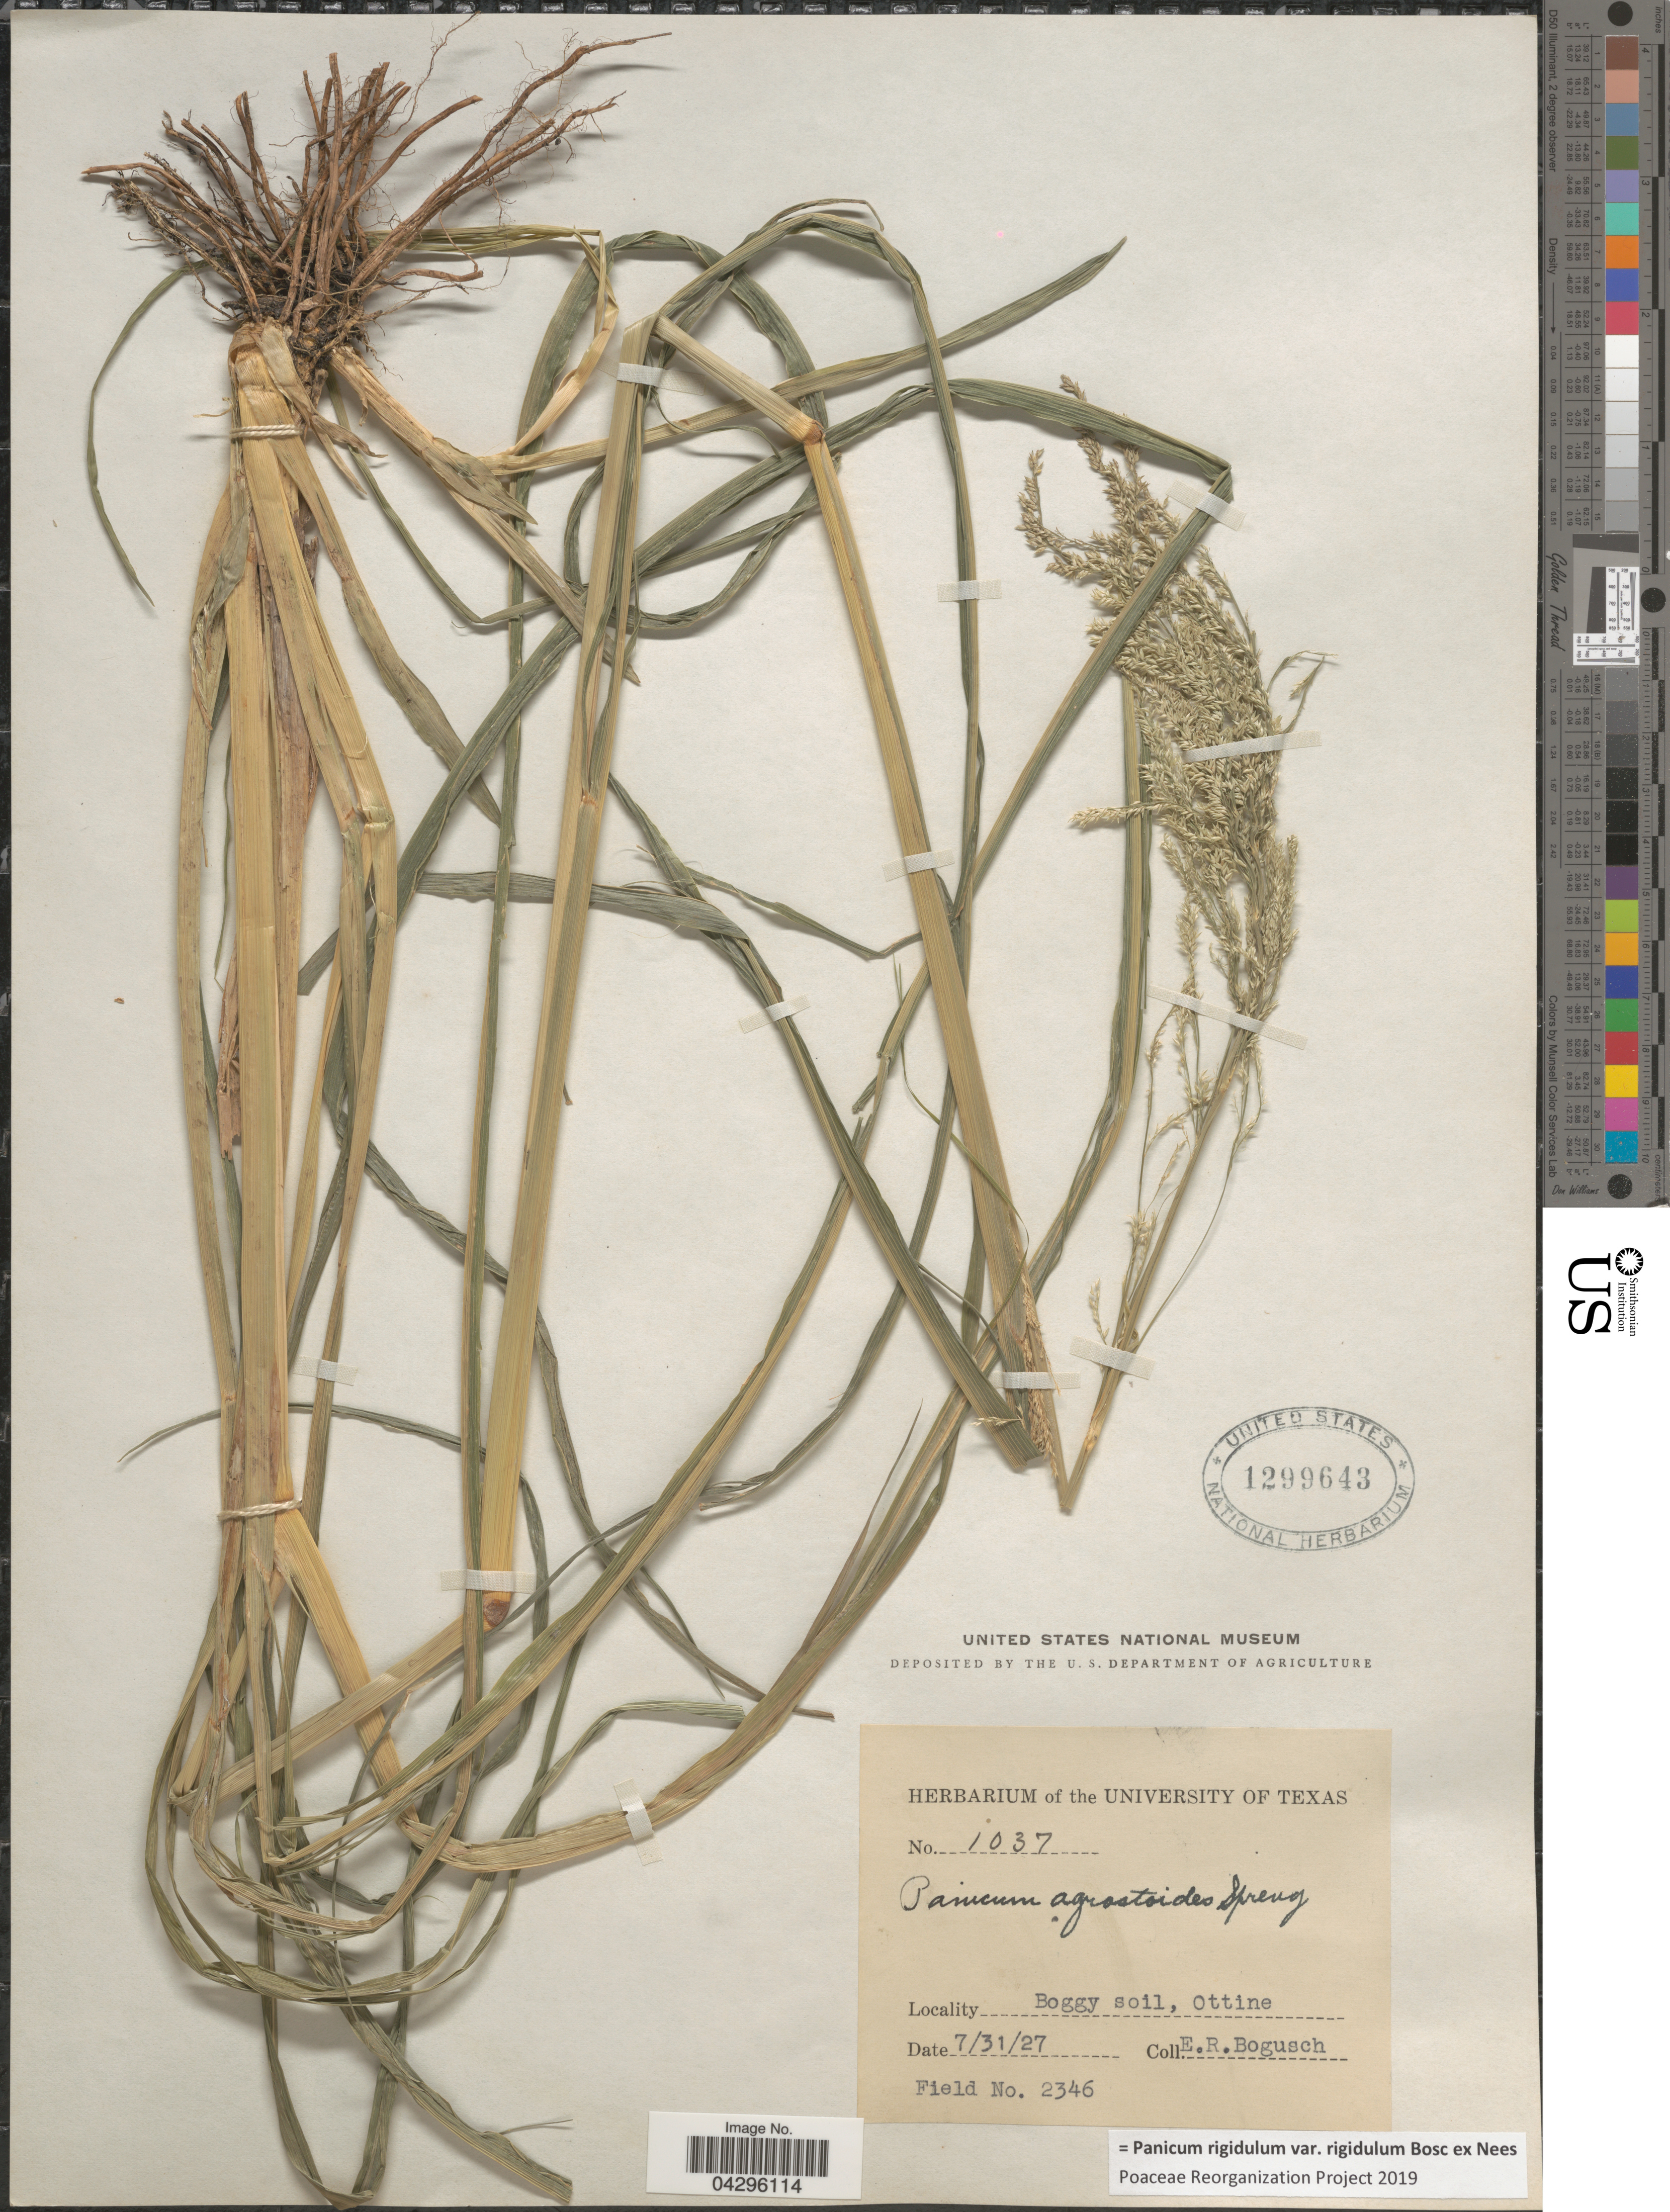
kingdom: Plantae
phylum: Tracheophyta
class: Liliopsida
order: Poales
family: Poaceae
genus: Panicum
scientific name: Panicum rigidulum var. rigidulum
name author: Bosc ex Nees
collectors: E. Bogusch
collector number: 1037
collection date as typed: Transcribed d/m/y: 31/7/27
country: United States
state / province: Texas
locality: Boggy soil, Ottine.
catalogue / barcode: US 1299643